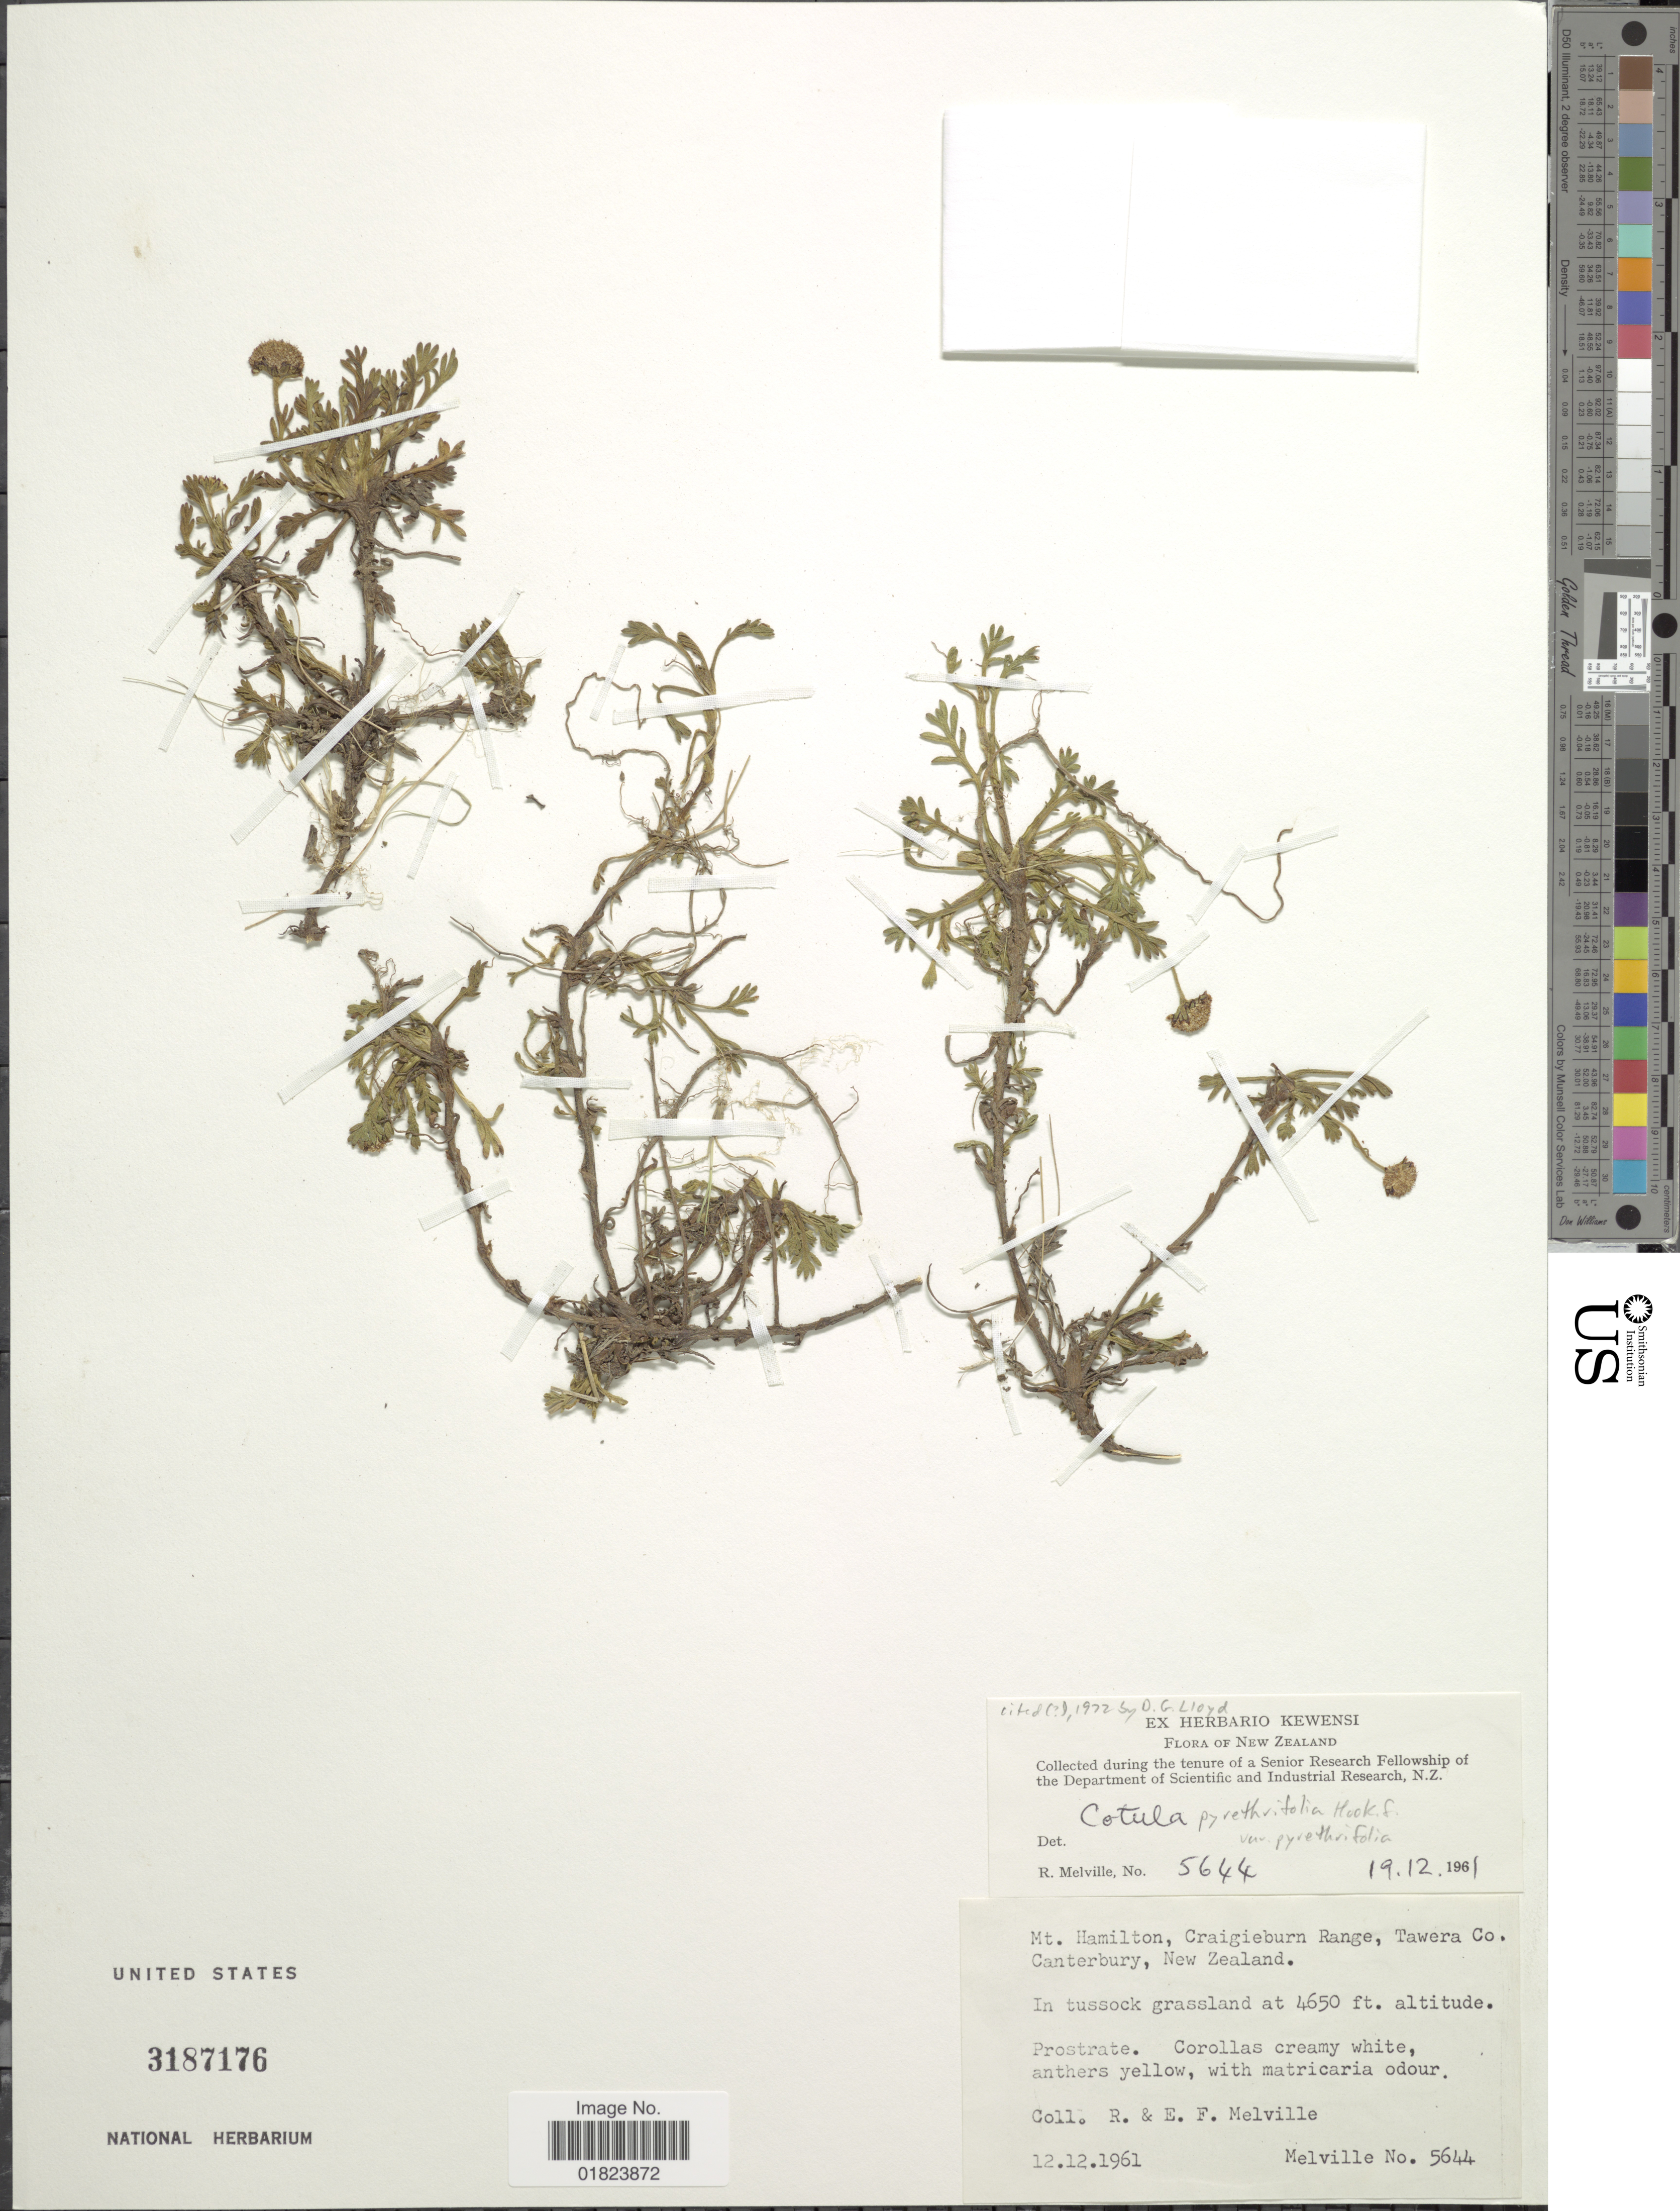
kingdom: Plantae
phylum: Tracheophyta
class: Magnoliopsida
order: Asterales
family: Asteraceae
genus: Cotula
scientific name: Cotula pyrethrifolia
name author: Hook. f.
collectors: R. Melville & E. Melville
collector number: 5644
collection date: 1961-12-12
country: New Zealand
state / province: Canterbury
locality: Mt. Hamilton, Craigieburn Range, Tawera Co., in tussock grassland.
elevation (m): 1417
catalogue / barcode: US 3187176